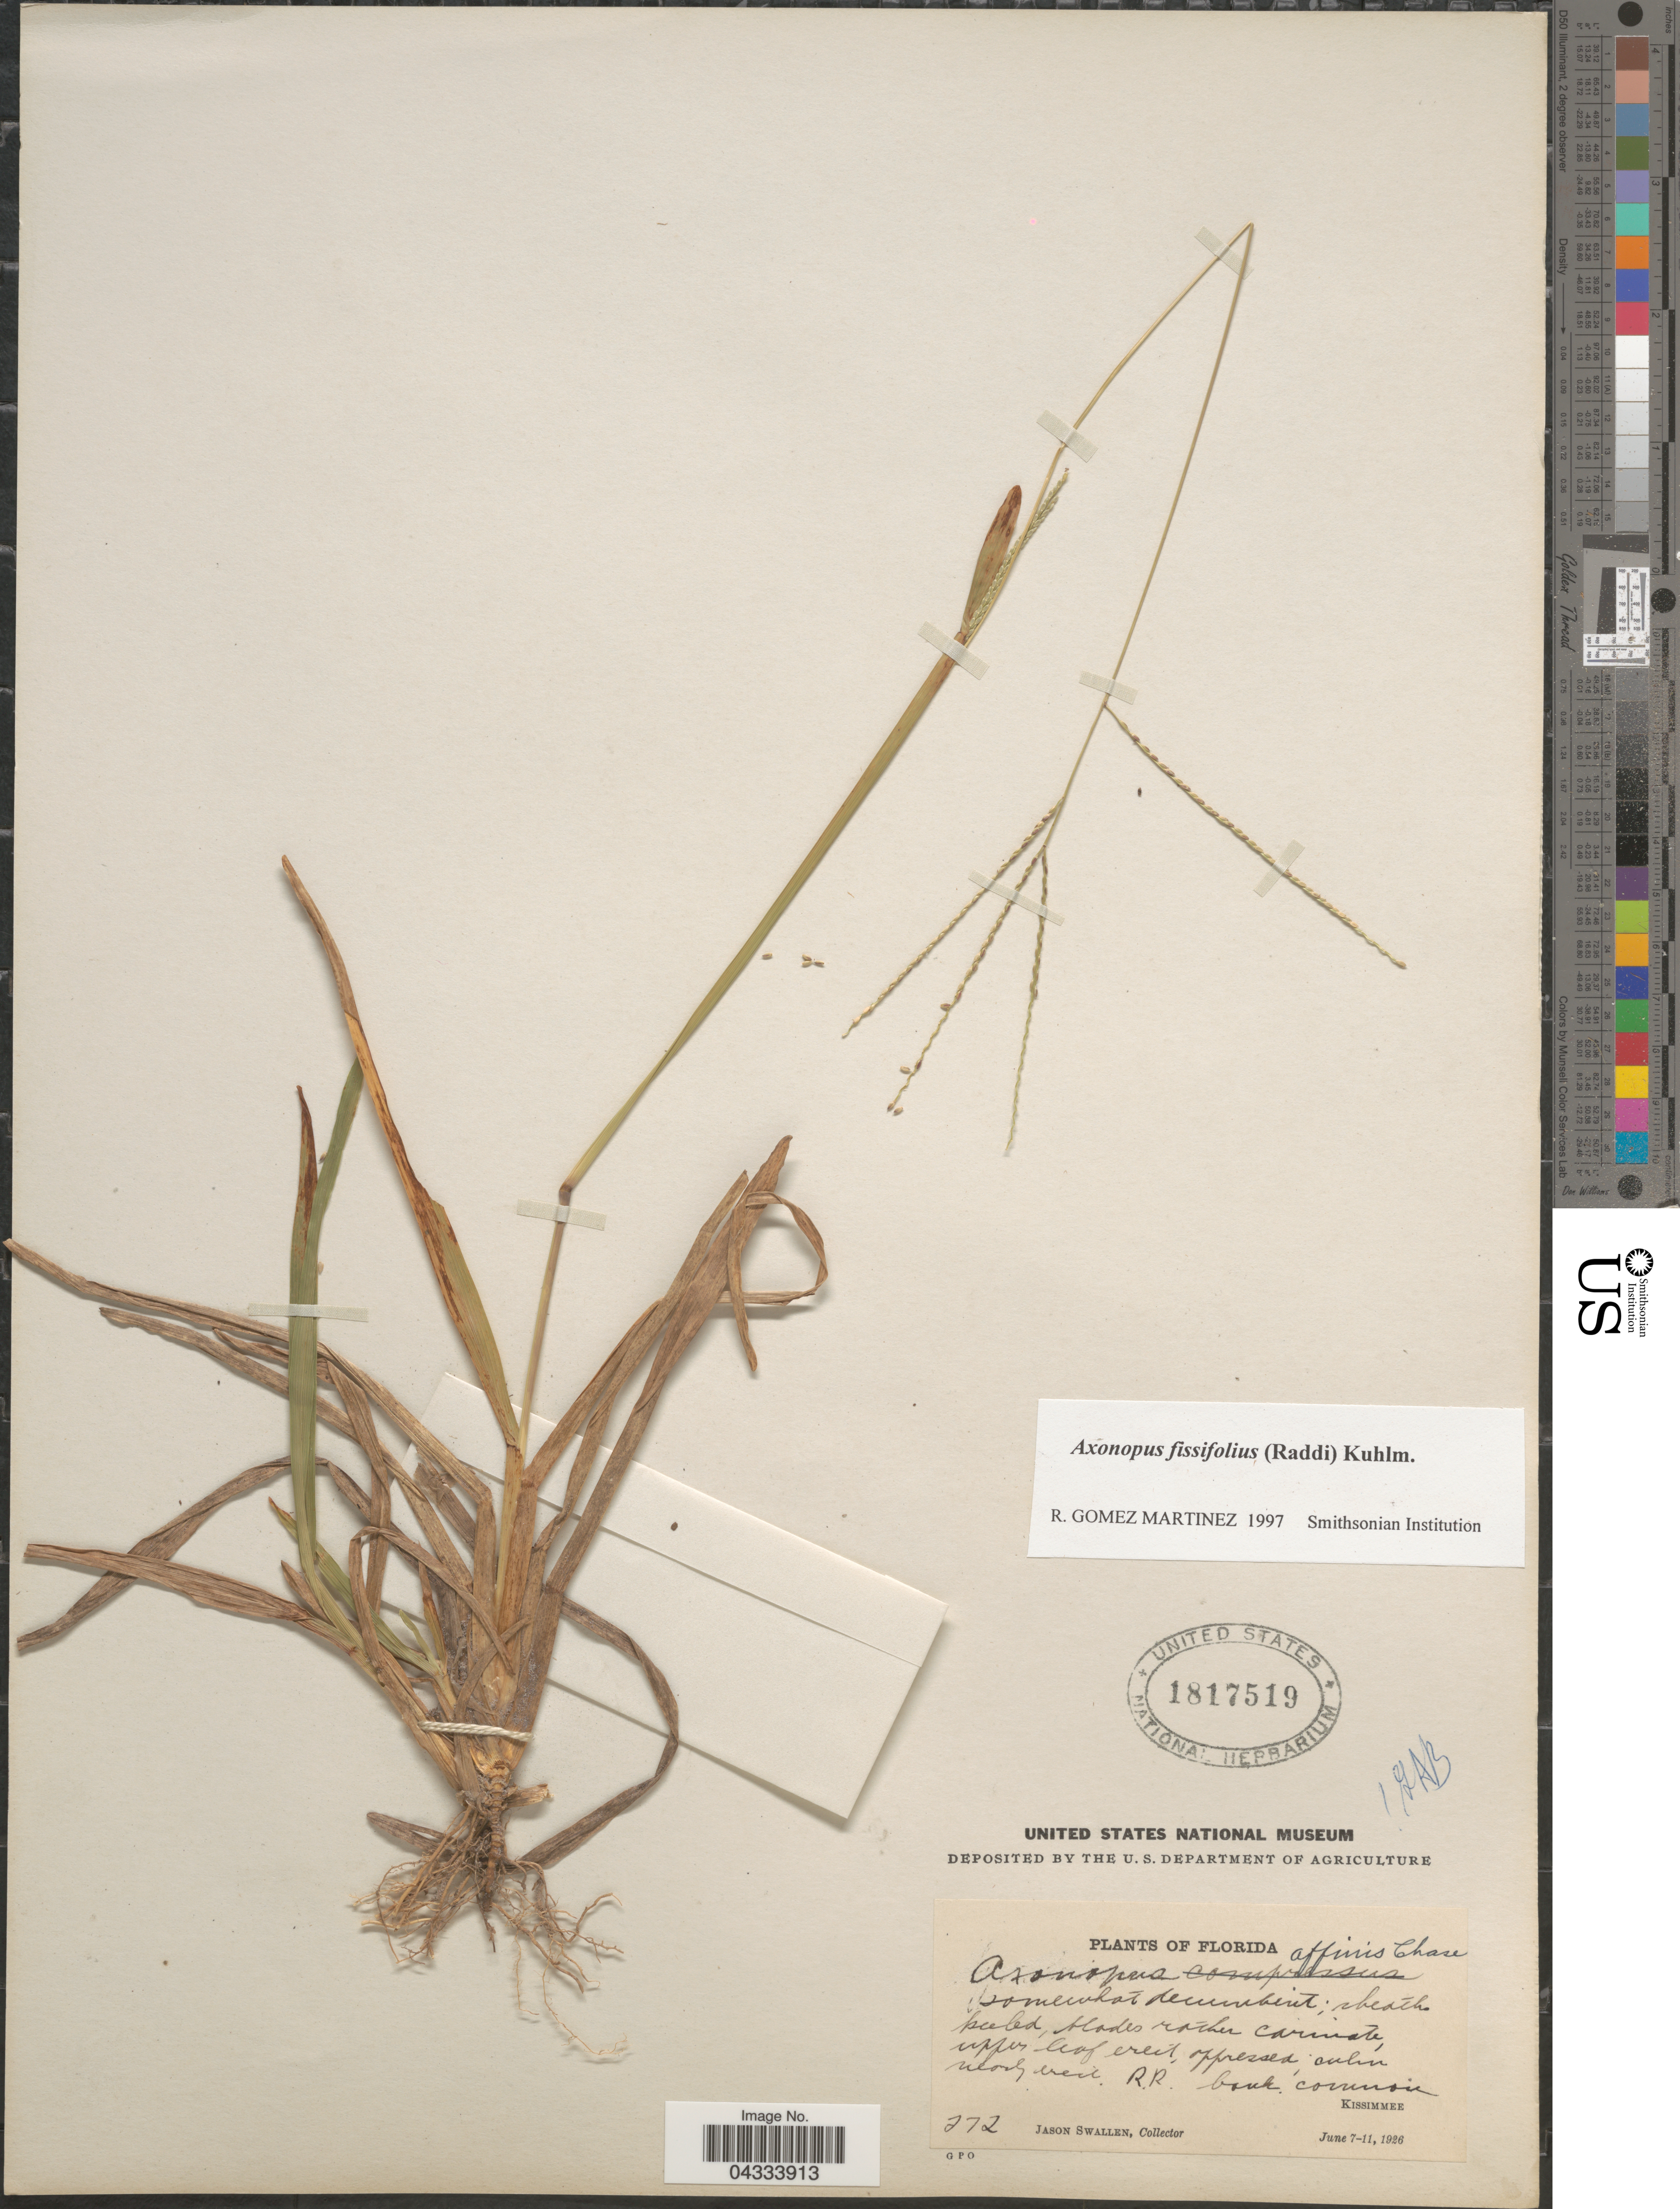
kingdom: Plantae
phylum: Tracheophyta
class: Liliopsida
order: Poales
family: Poaceae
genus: Axonopus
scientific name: Axonopus fissifolius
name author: (Raddi) Kuhlm.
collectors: J. R. Swallen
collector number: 272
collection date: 1926-06-07/1926-06-11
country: United States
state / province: Florida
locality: R.R. bank. Kissimmee.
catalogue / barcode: US 1817519